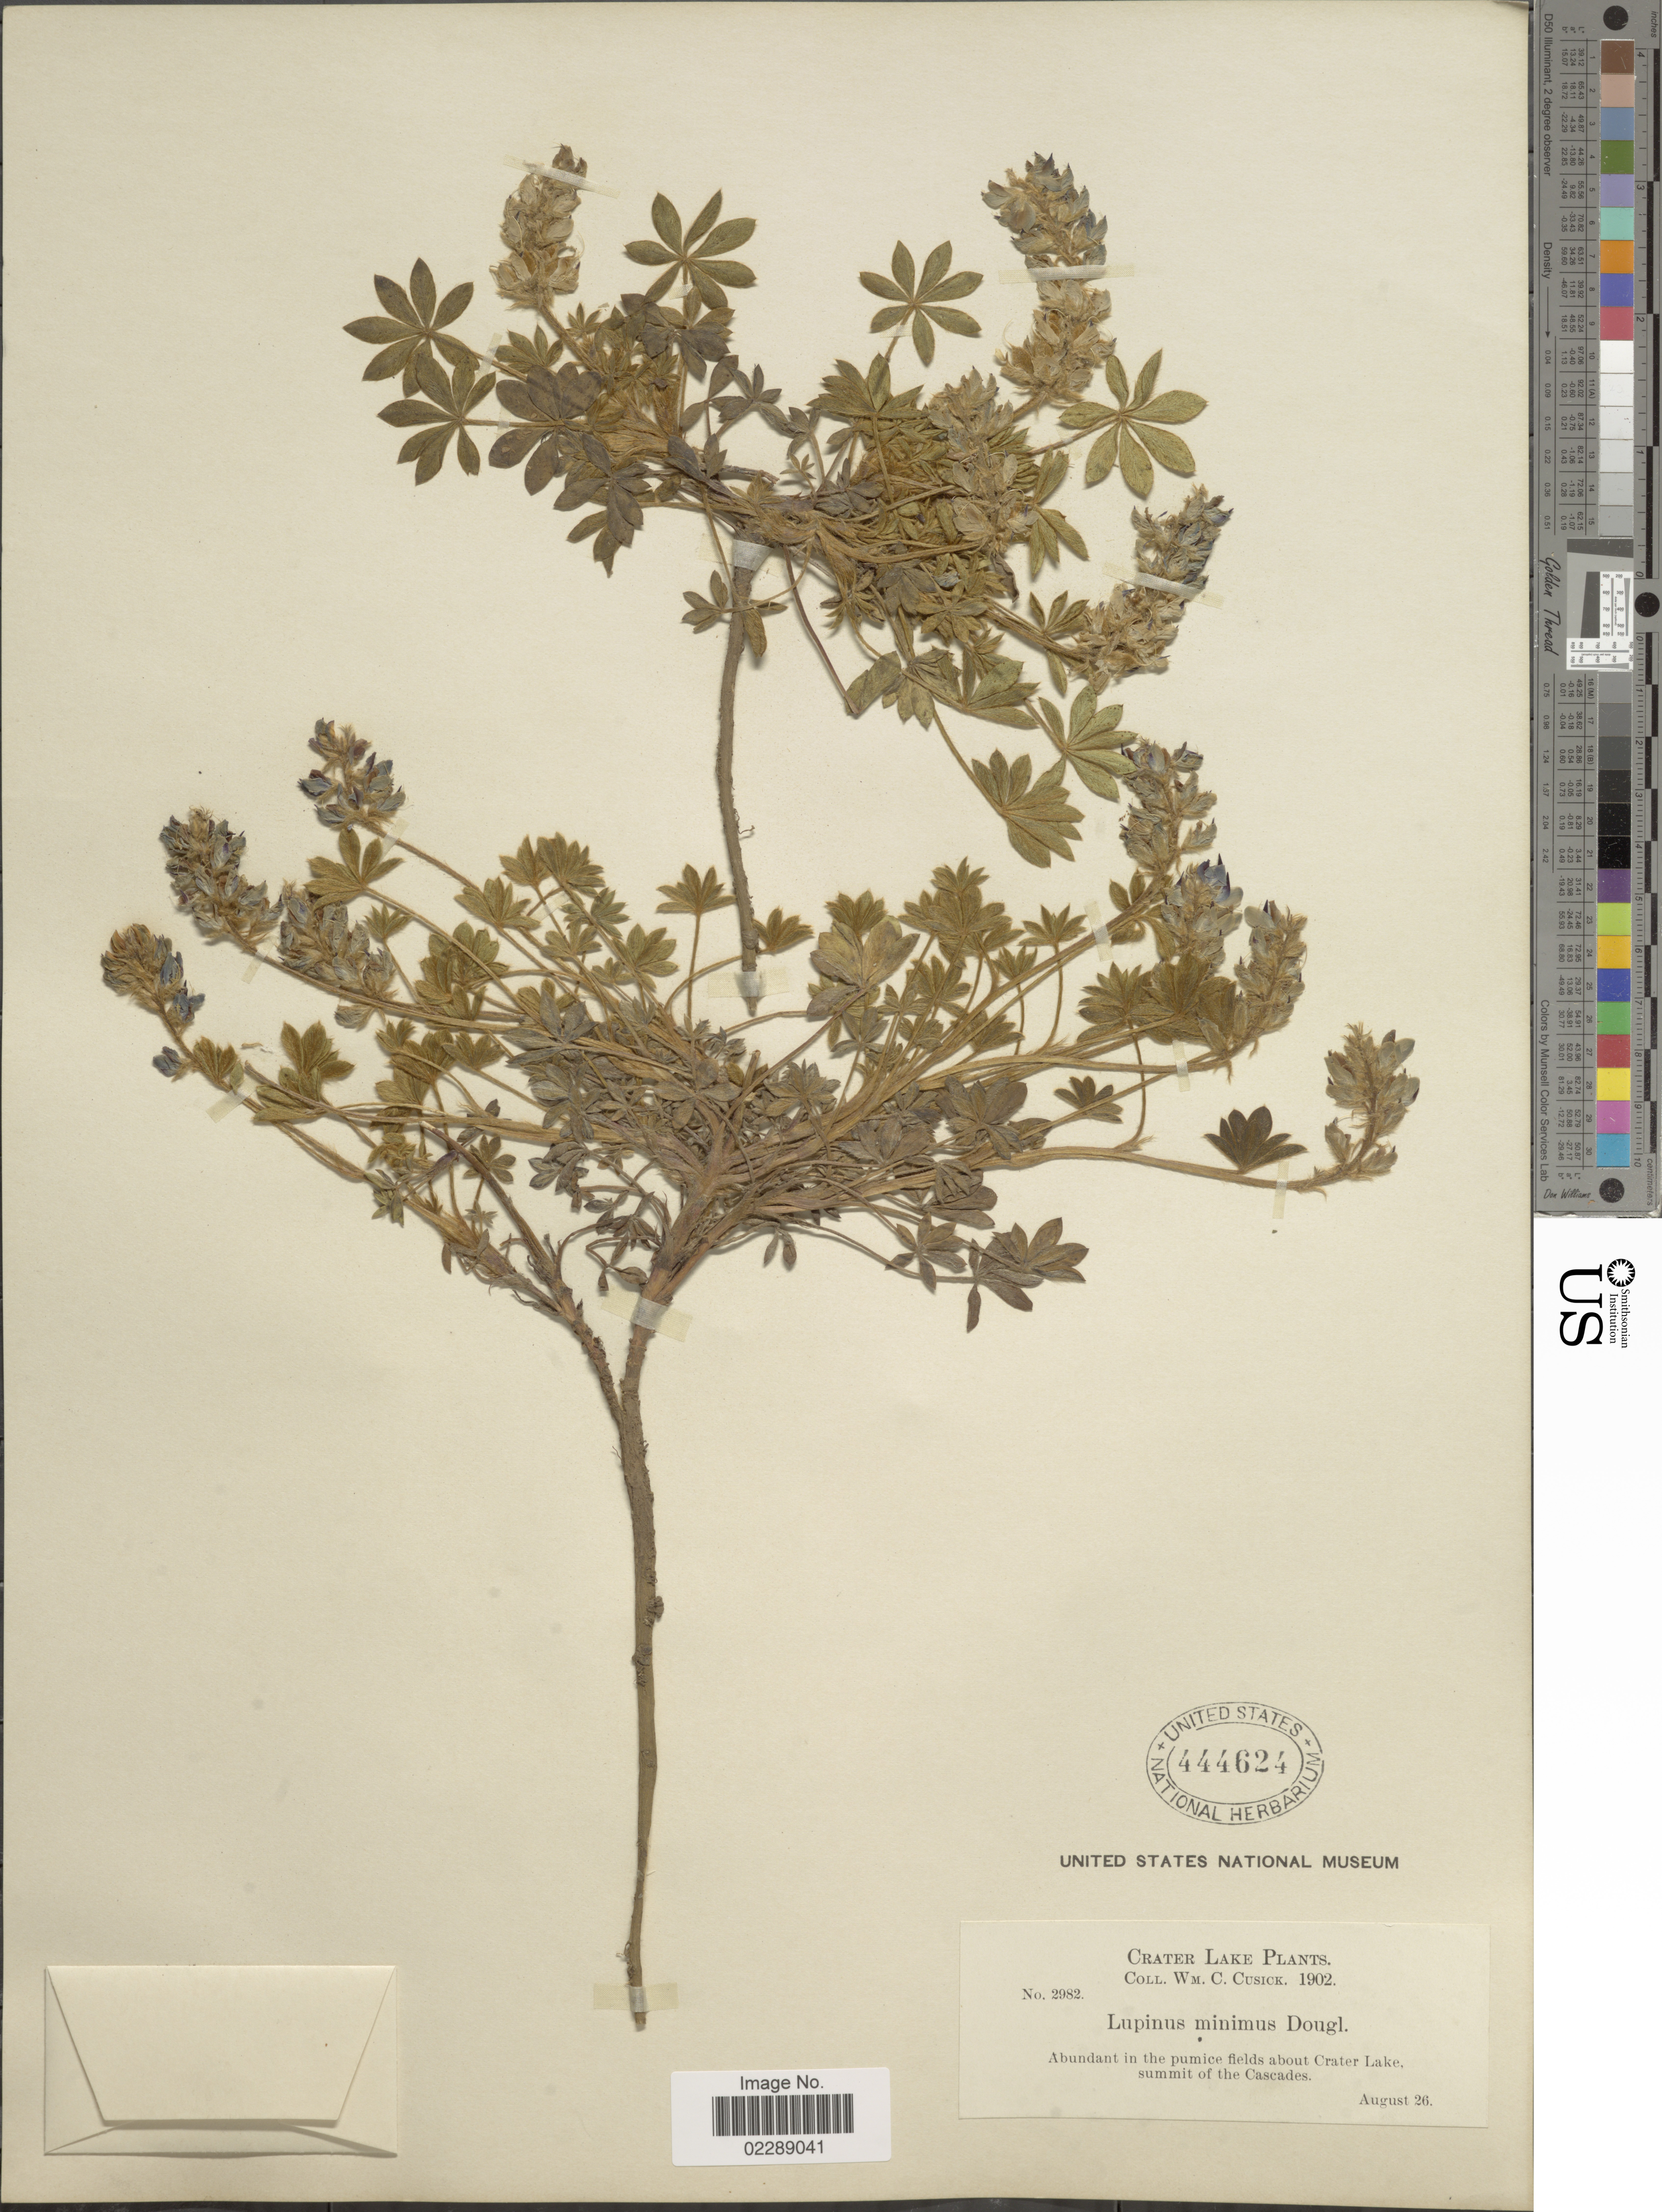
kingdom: Plantae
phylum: Tracheophyta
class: Magnoliopsida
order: Fabales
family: Fabaceae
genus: Lupinus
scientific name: Lupinus sellulus var. lobbii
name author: (A. Gray ex S. Watson) B.J. Cox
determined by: Strong, Mark T., (BOT), Smithsonian Institution - National Museum of Natural History (UNITED STATES)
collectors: W. C. Cusick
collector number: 2982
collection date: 1902-08-26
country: United States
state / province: Oregon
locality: Crater Lake, Abundant in the pumice fields about Crater Lake, summit of the Cascade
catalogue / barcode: US 444624